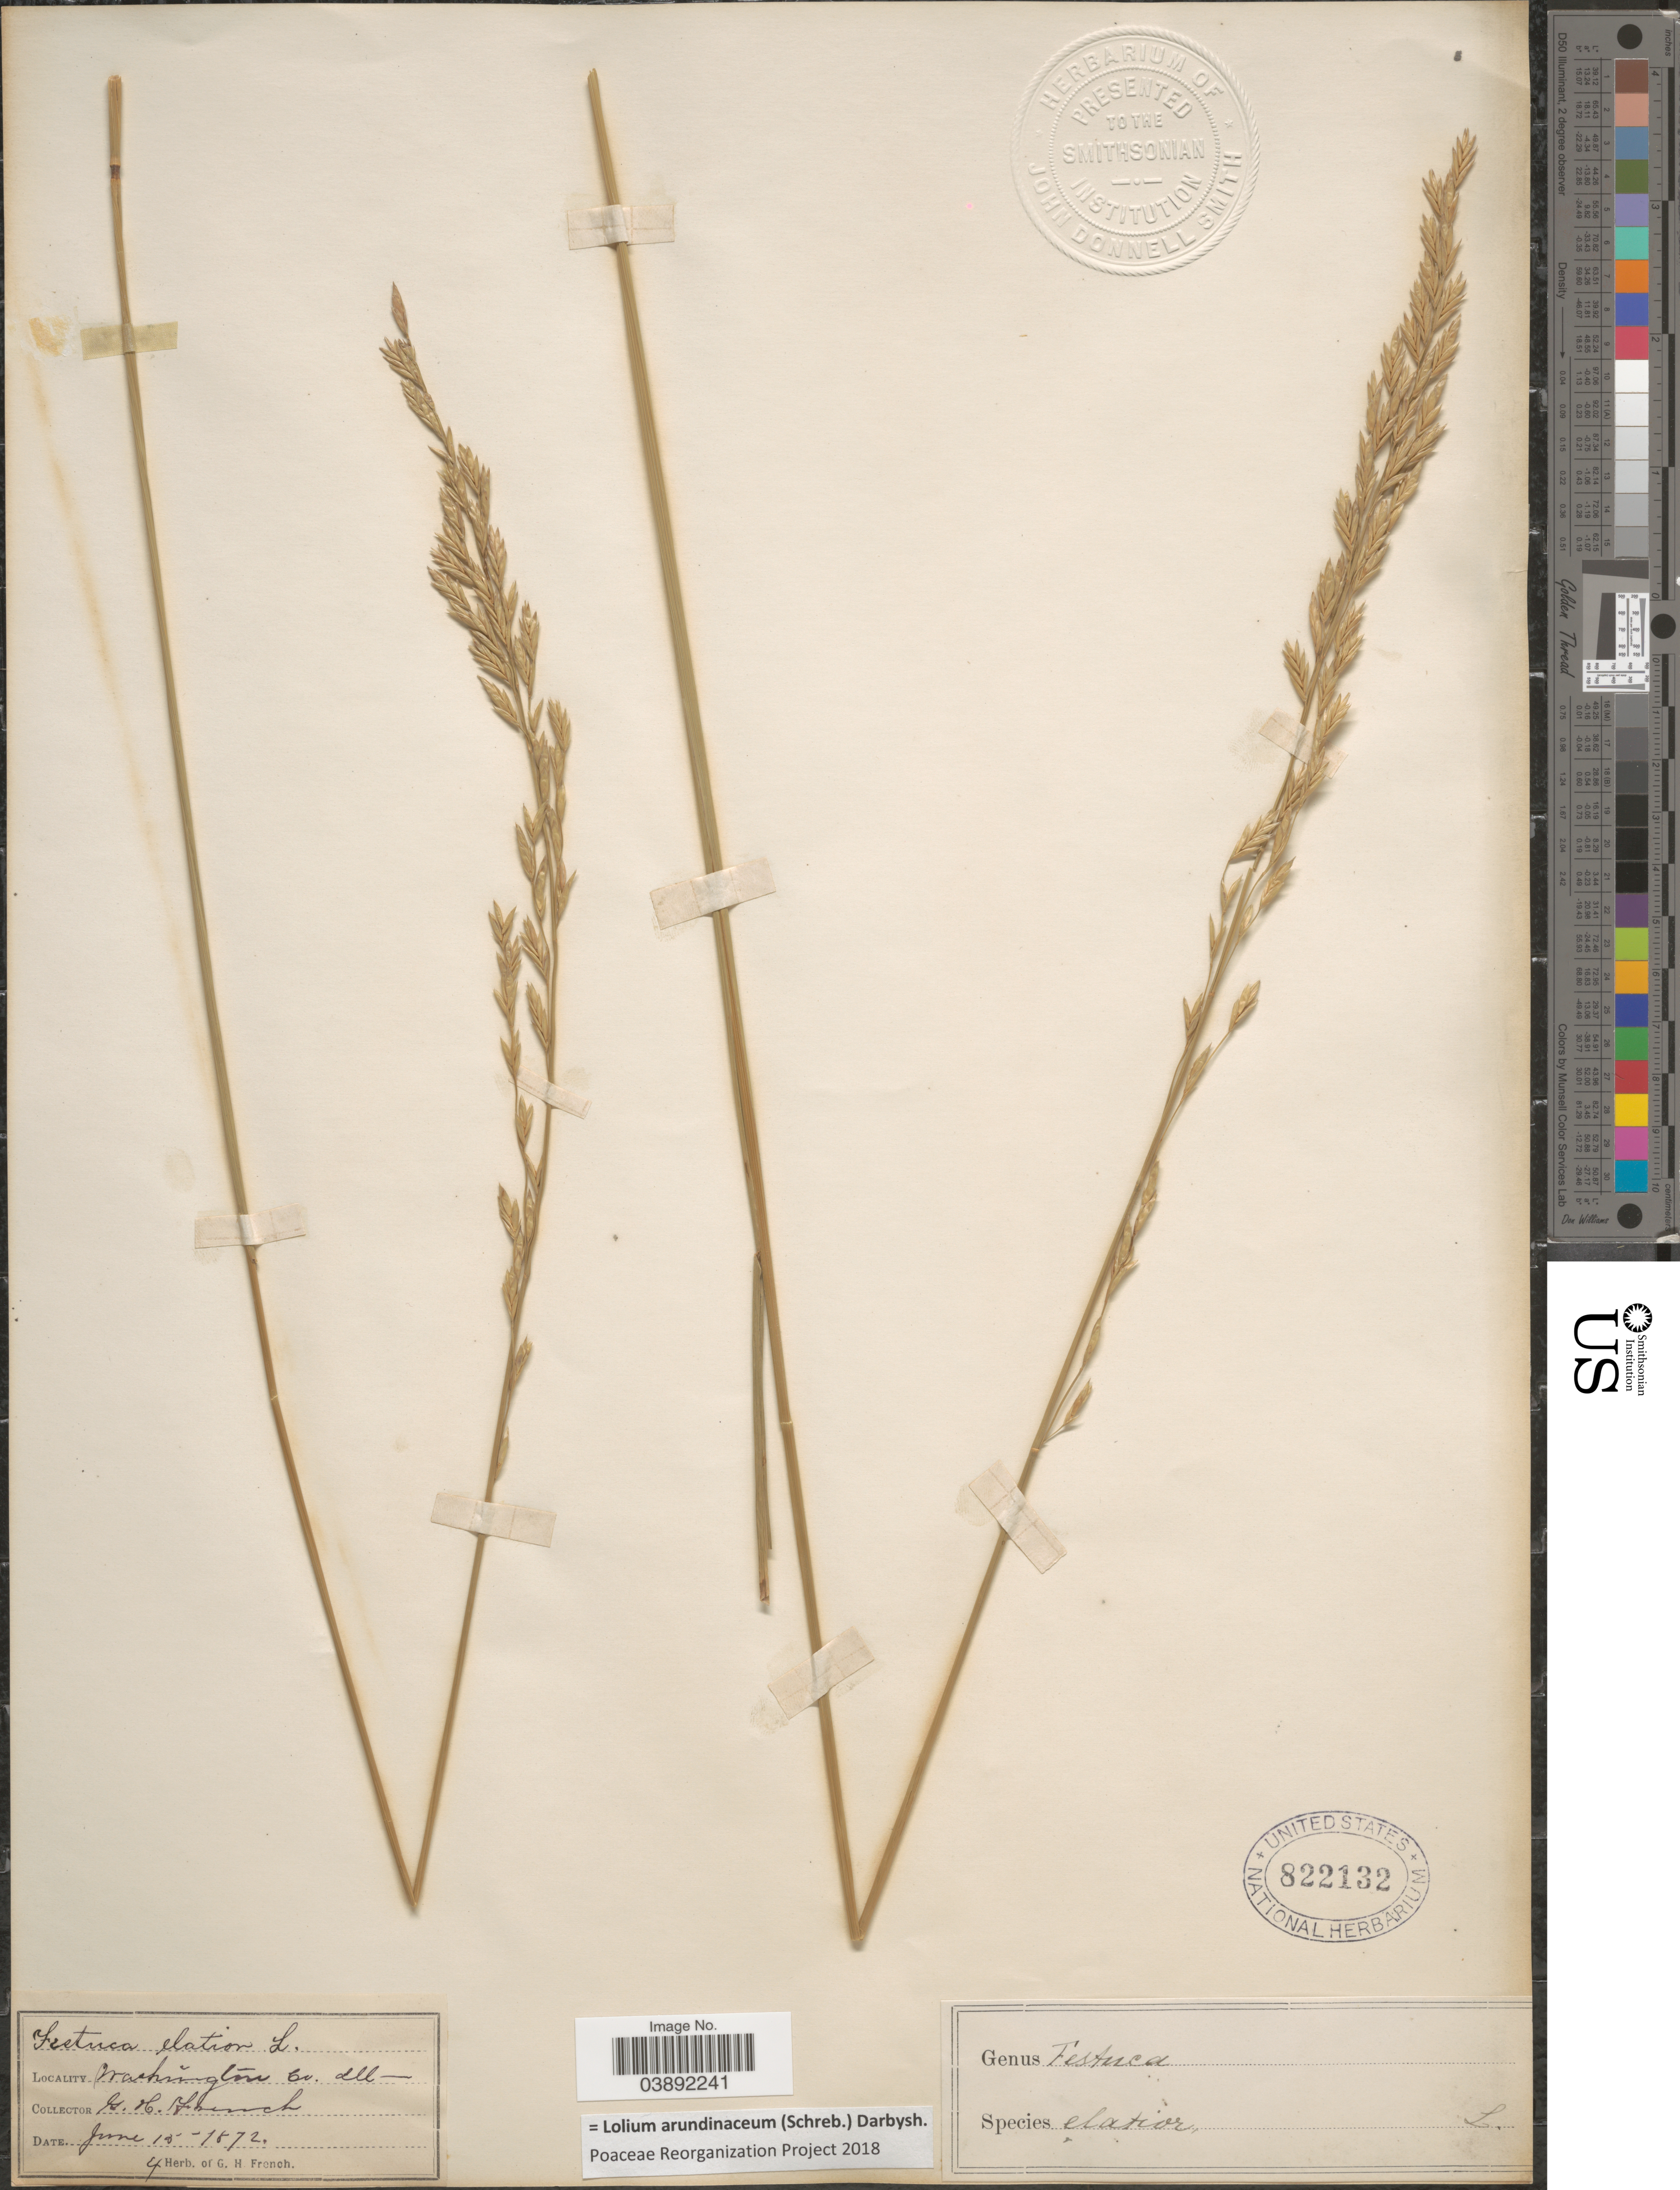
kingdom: Plantae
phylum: Tracheophyta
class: Liliopsida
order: Poales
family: Poaceae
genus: Lolium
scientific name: Lolium arundinaceum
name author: (Schreb.) Darbysh.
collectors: G. H. French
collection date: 1872-06-15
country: United States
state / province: Illinois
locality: Washington Co.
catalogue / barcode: US 822132